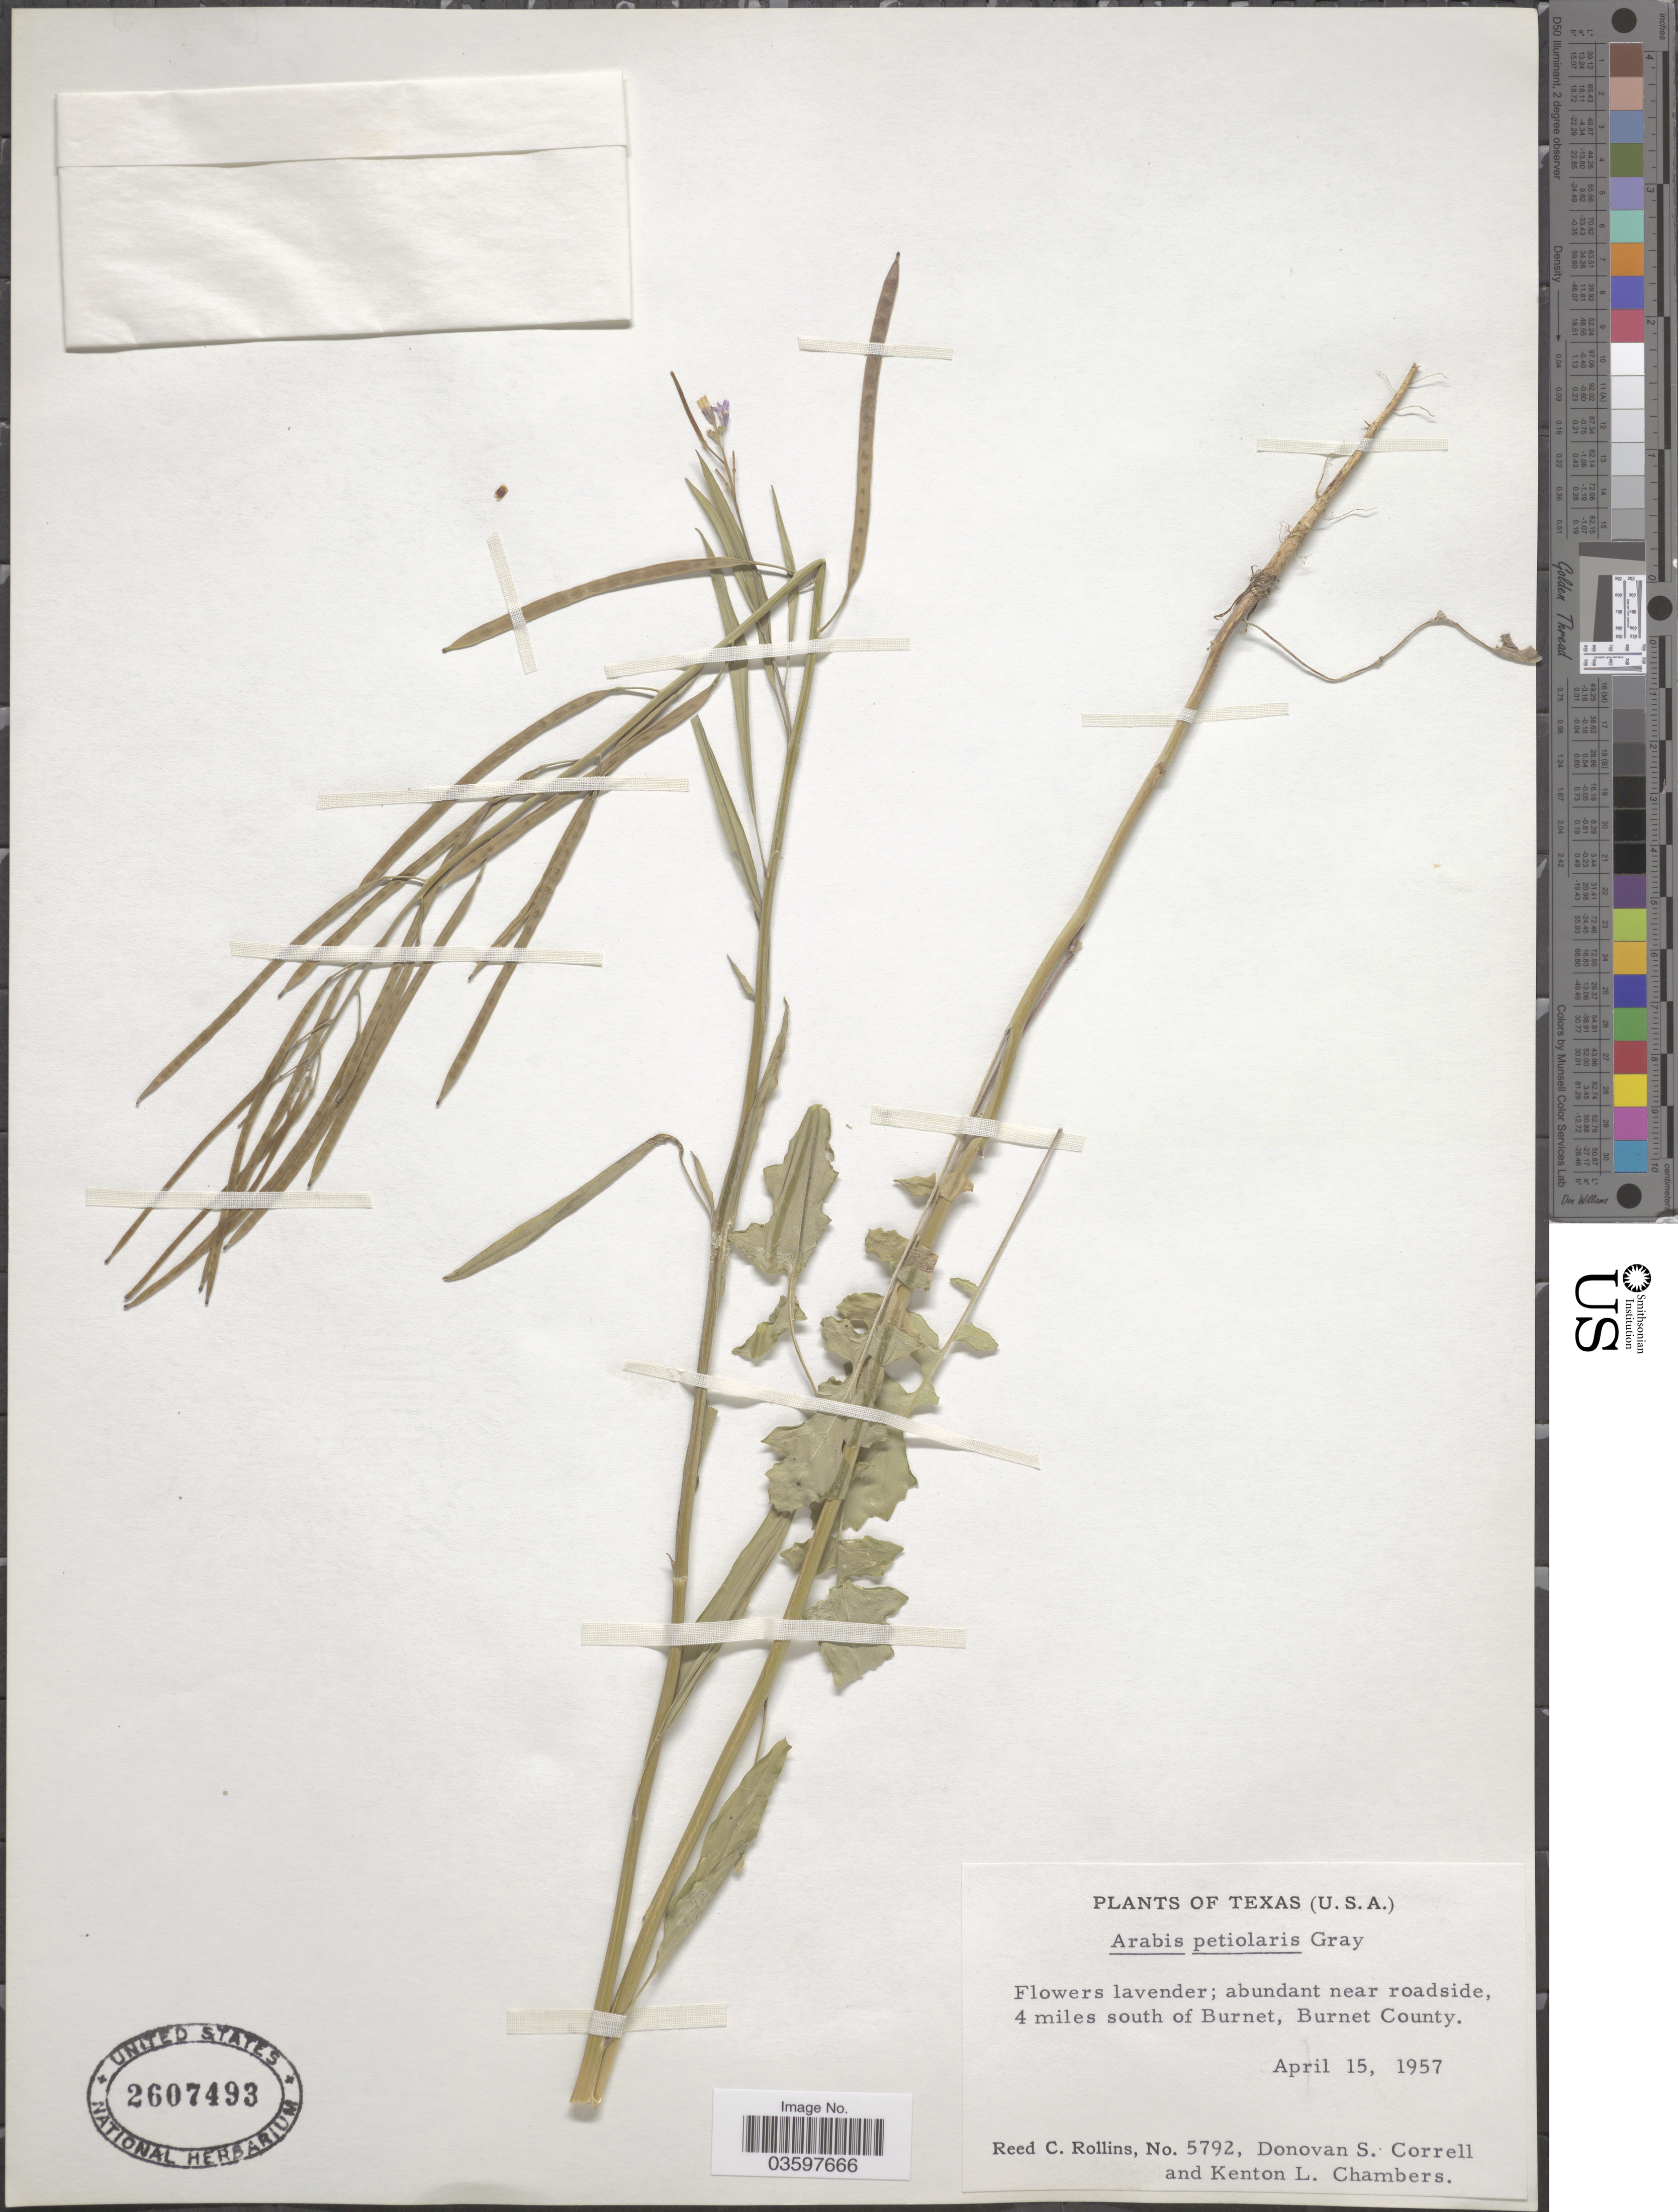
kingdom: Plantae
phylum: Tracheophyta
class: Magnoliopsida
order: Brassicales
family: Brassicaceae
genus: Streptanthus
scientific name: Streptanthus petiolaris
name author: A. Gray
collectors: R. C. Rollins, D. S. Correll & K. L. Chambers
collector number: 5792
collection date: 1957-04-15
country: United States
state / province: Texas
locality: Abundant near roadside, 4 miles south of Burnet, Burnet County.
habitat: abundant near roadside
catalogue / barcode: US 2607493